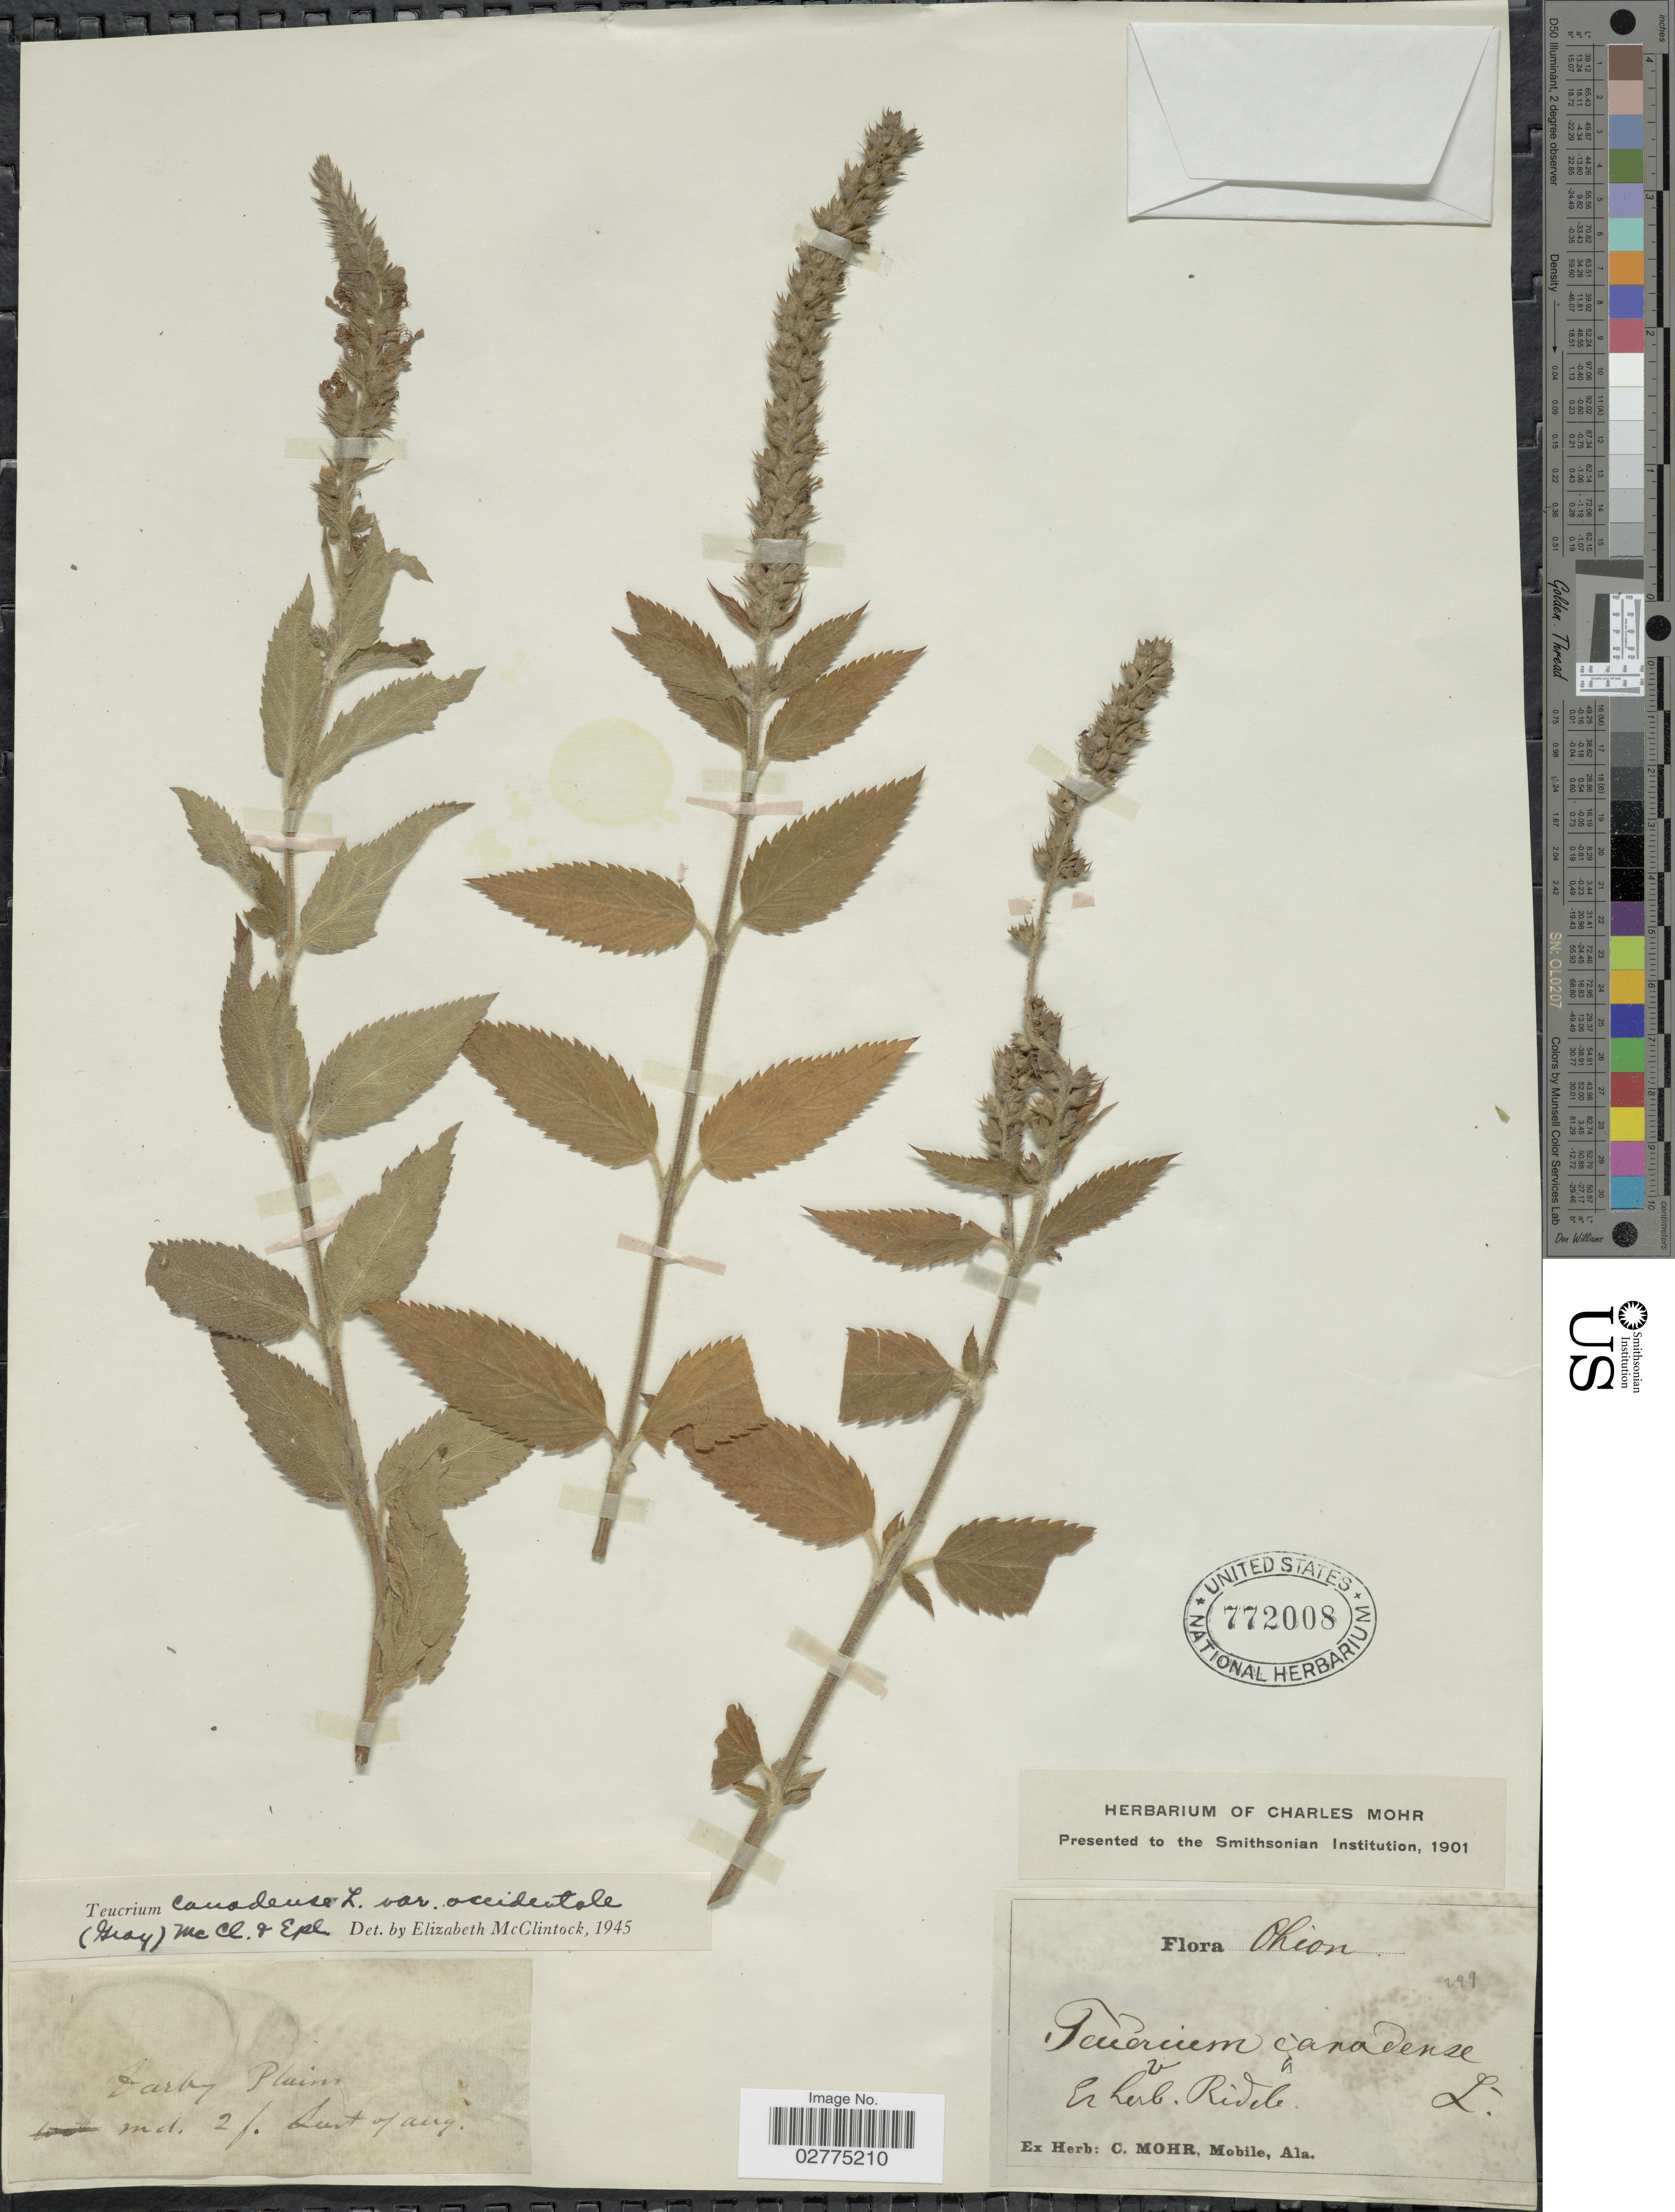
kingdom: Plantae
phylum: Tracheophyta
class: Magnoliopsida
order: Lamiales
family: Lamiaceae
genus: Teucrium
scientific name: Teucrium canadense var. occidentale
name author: (A. Gray) E. M. McClint. & Epling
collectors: ex herb. Ridele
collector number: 299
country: United States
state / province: Ohio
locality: Darby Plains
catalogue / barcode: US 772008